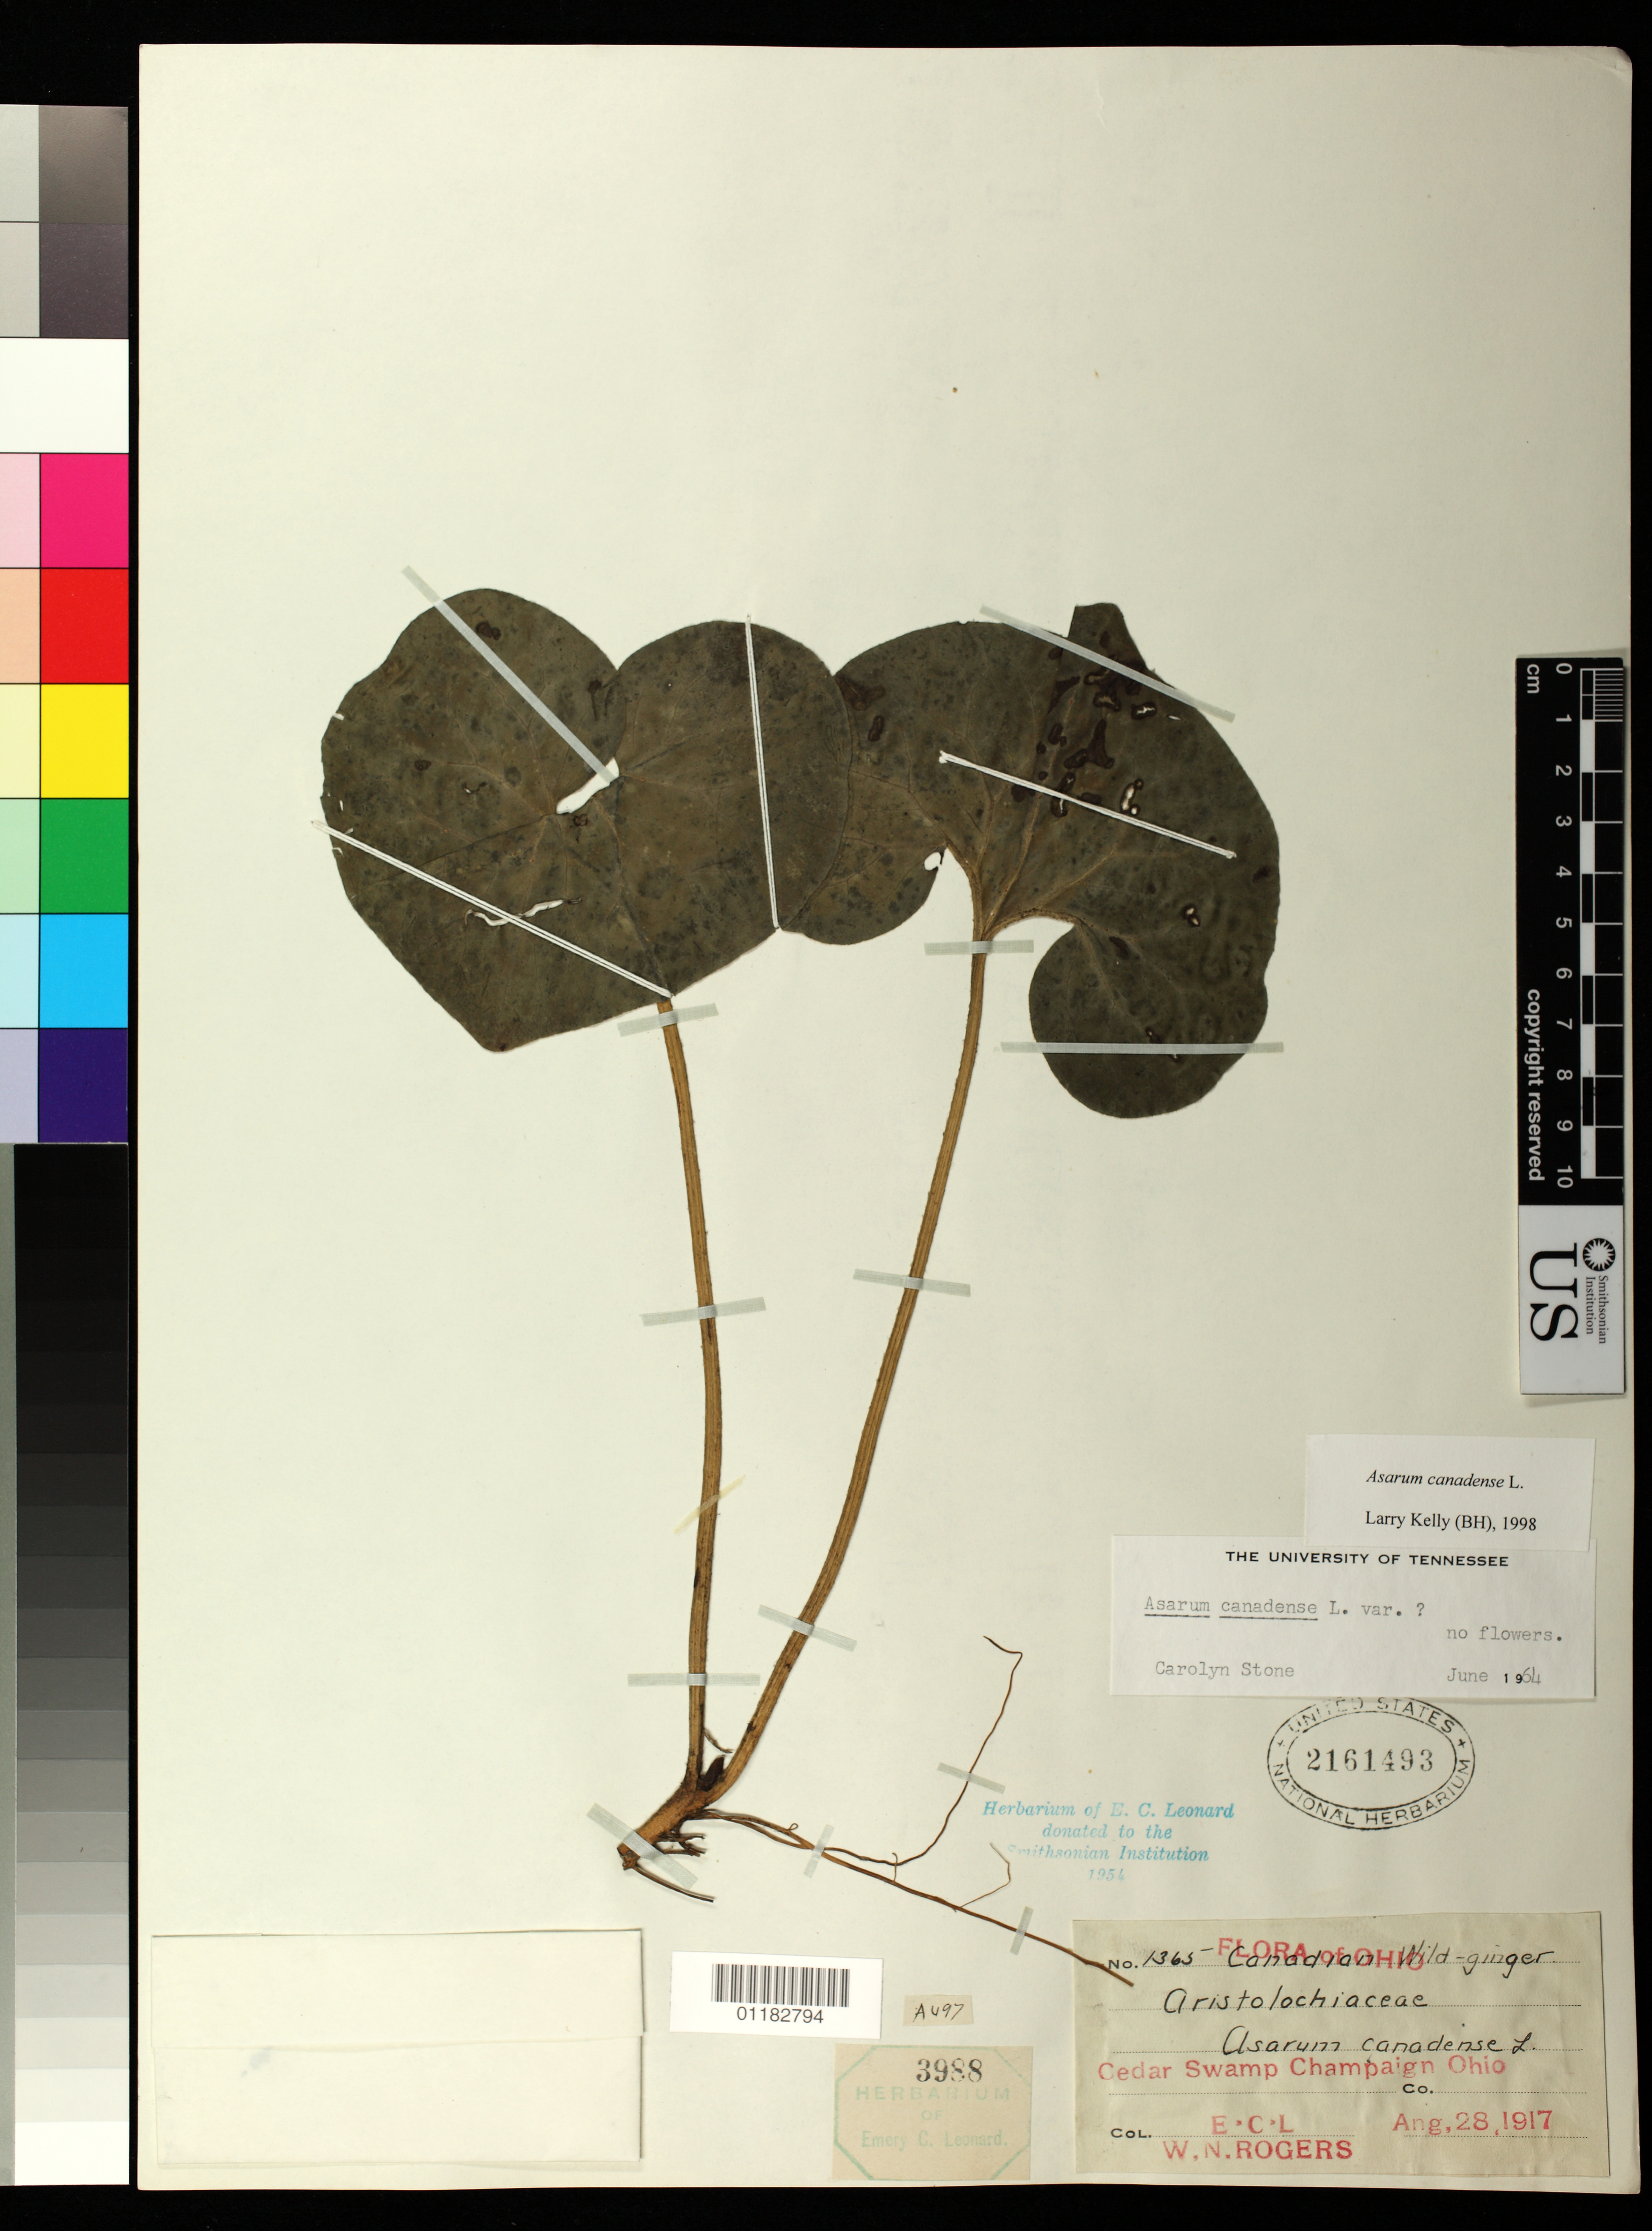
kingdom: Plantae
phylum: Tracheophyta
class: Magnoliopsida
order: Piperales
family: Aristolochiaceae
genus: Asarum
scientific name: Asarum canadense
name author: L.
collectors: E. C. Leonard & W. Rogers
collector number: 3988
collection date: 1917-08-28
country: United States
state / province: Ohio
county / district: Champaign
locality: Cedar Swamp, Champaign County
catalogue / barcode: US 2161493